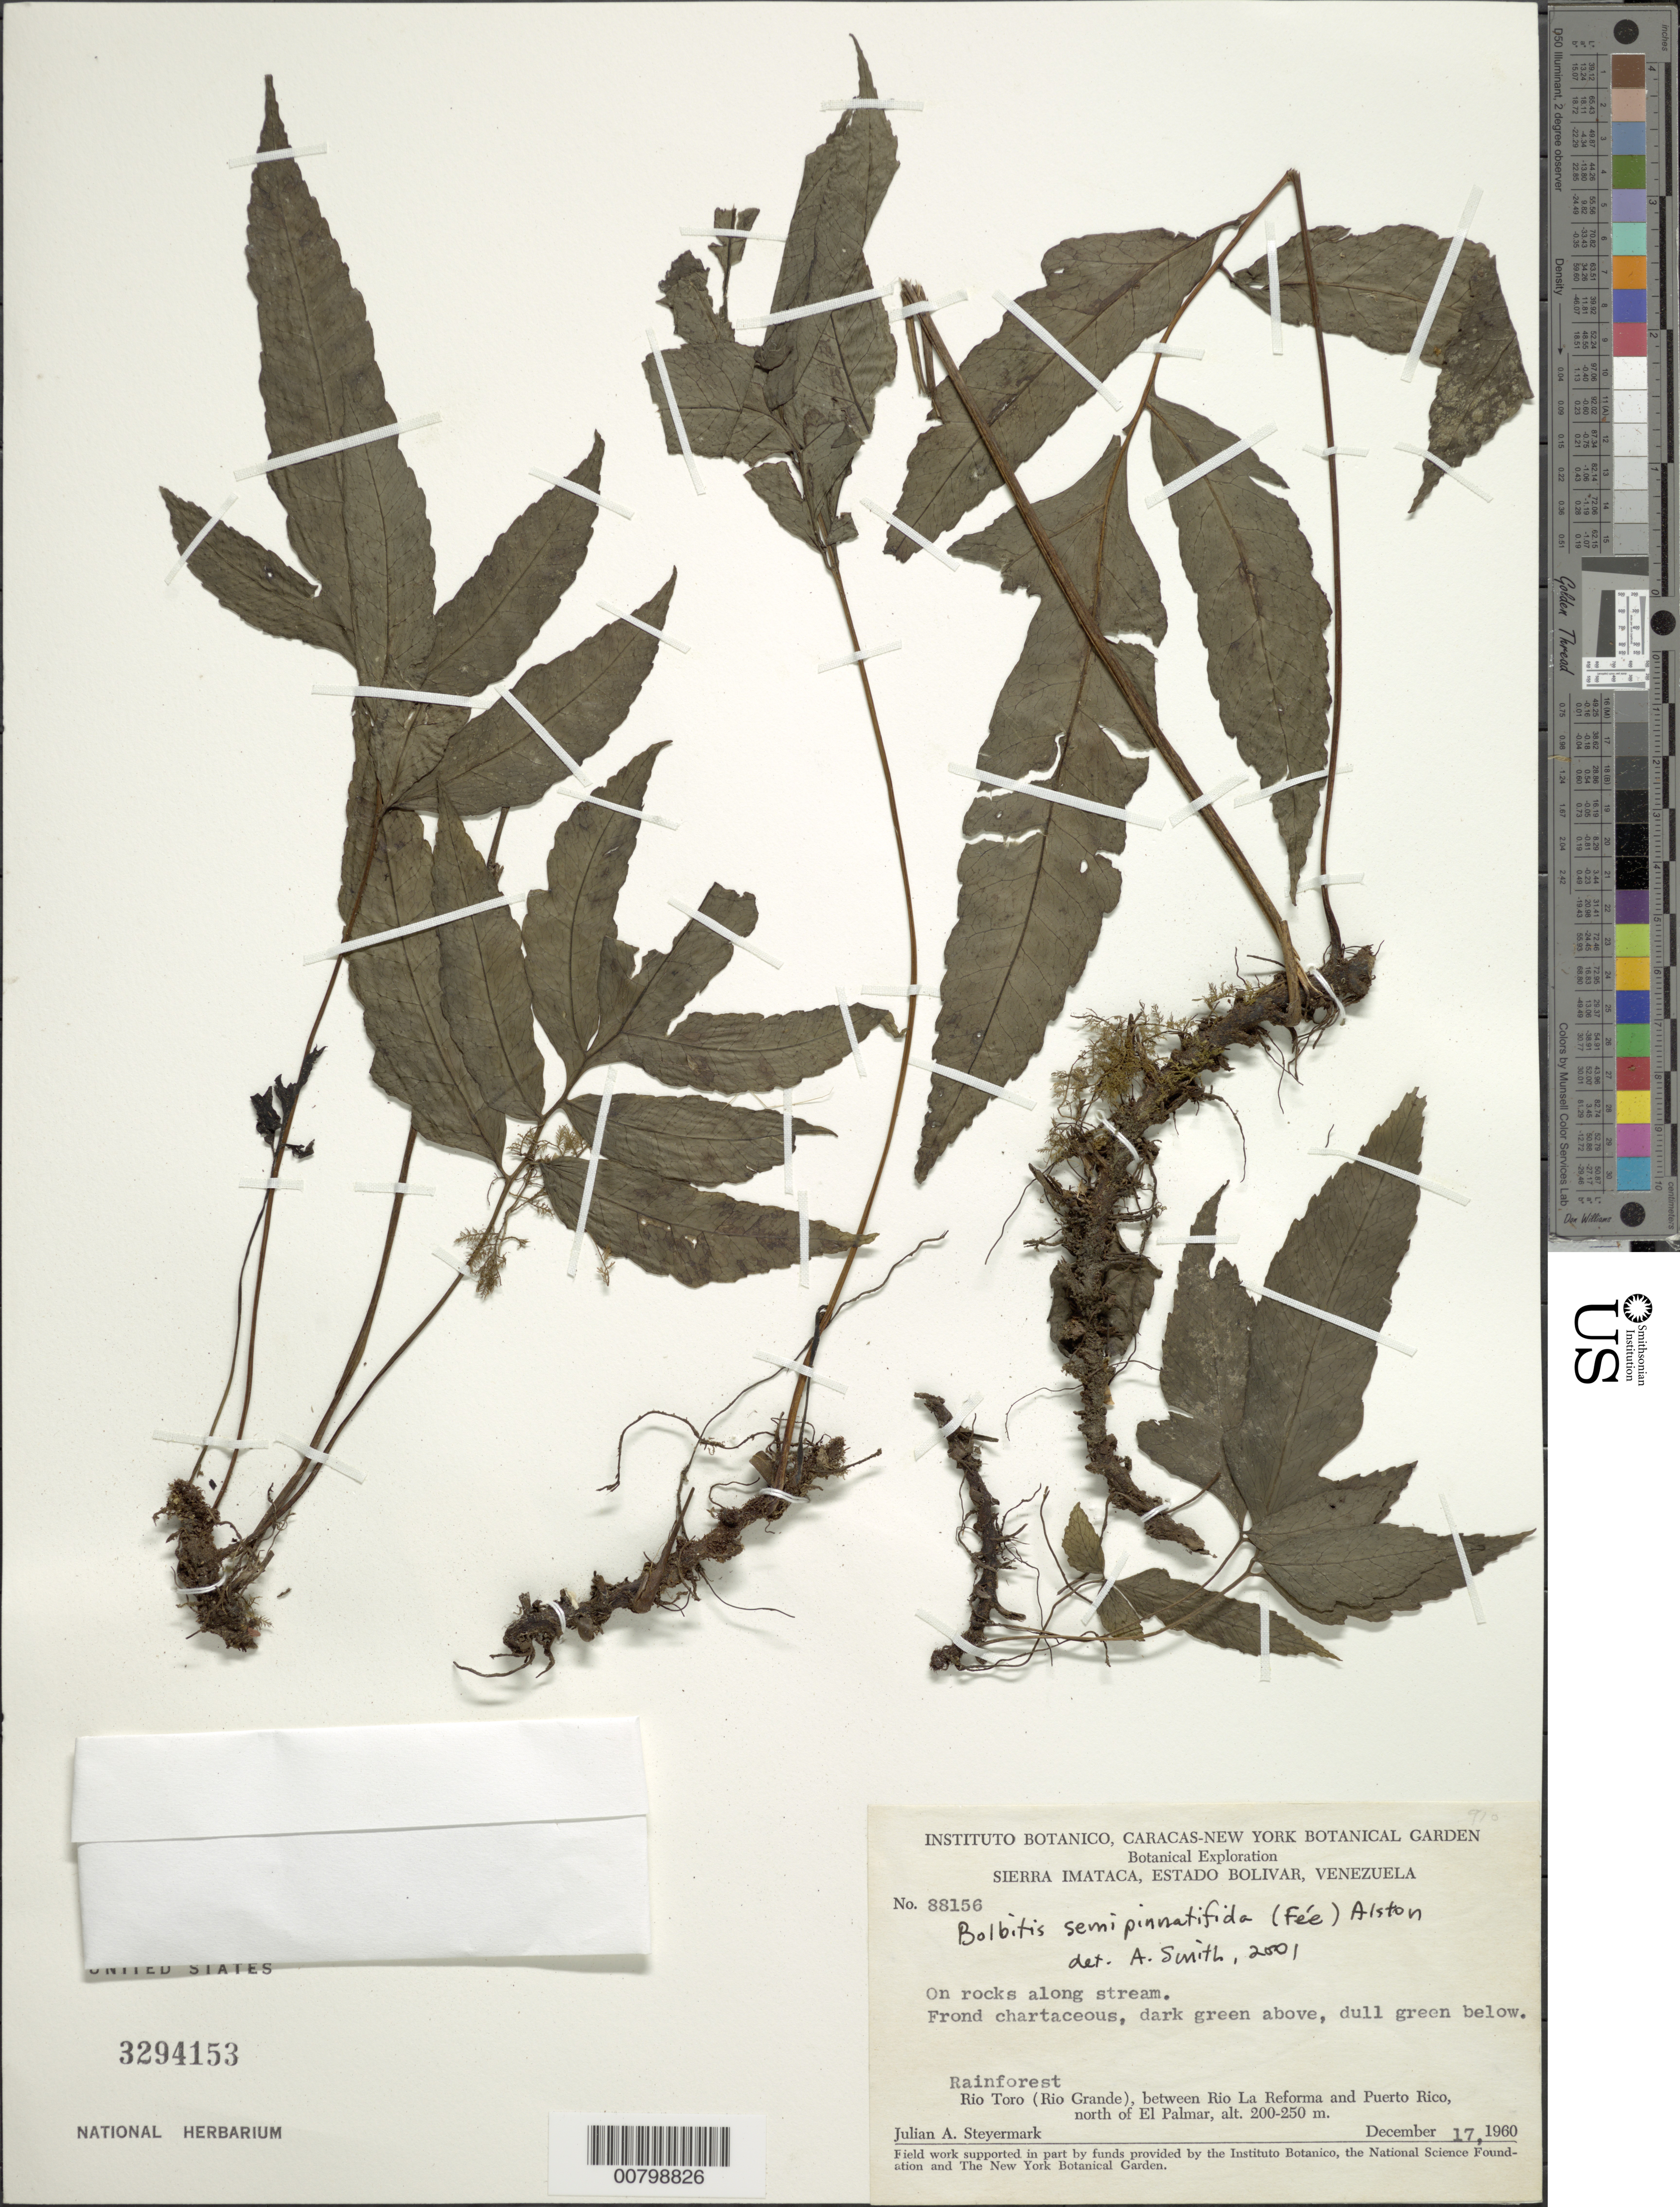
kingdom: Plantae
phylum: Tracheophyta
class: Polypodiopsida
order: Polypodiales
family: Dryopteridaceae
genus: Bolbitis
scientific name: Bolbitis semipinnatifida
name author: (Fée) Alston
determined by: Smith, Alan R., (UC)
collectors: J. Steyermark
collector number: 88156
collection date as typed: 17-Dec-60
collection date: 1960-12-17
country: Venezuela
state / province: Bolívar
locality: Sierra Imataca, Río Toro (Río Grande), between Río La Reforma and Puerto Rico, N of El Palmar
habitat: Rainforest, on rocks along stream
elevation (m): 200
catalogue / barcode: US 3294153